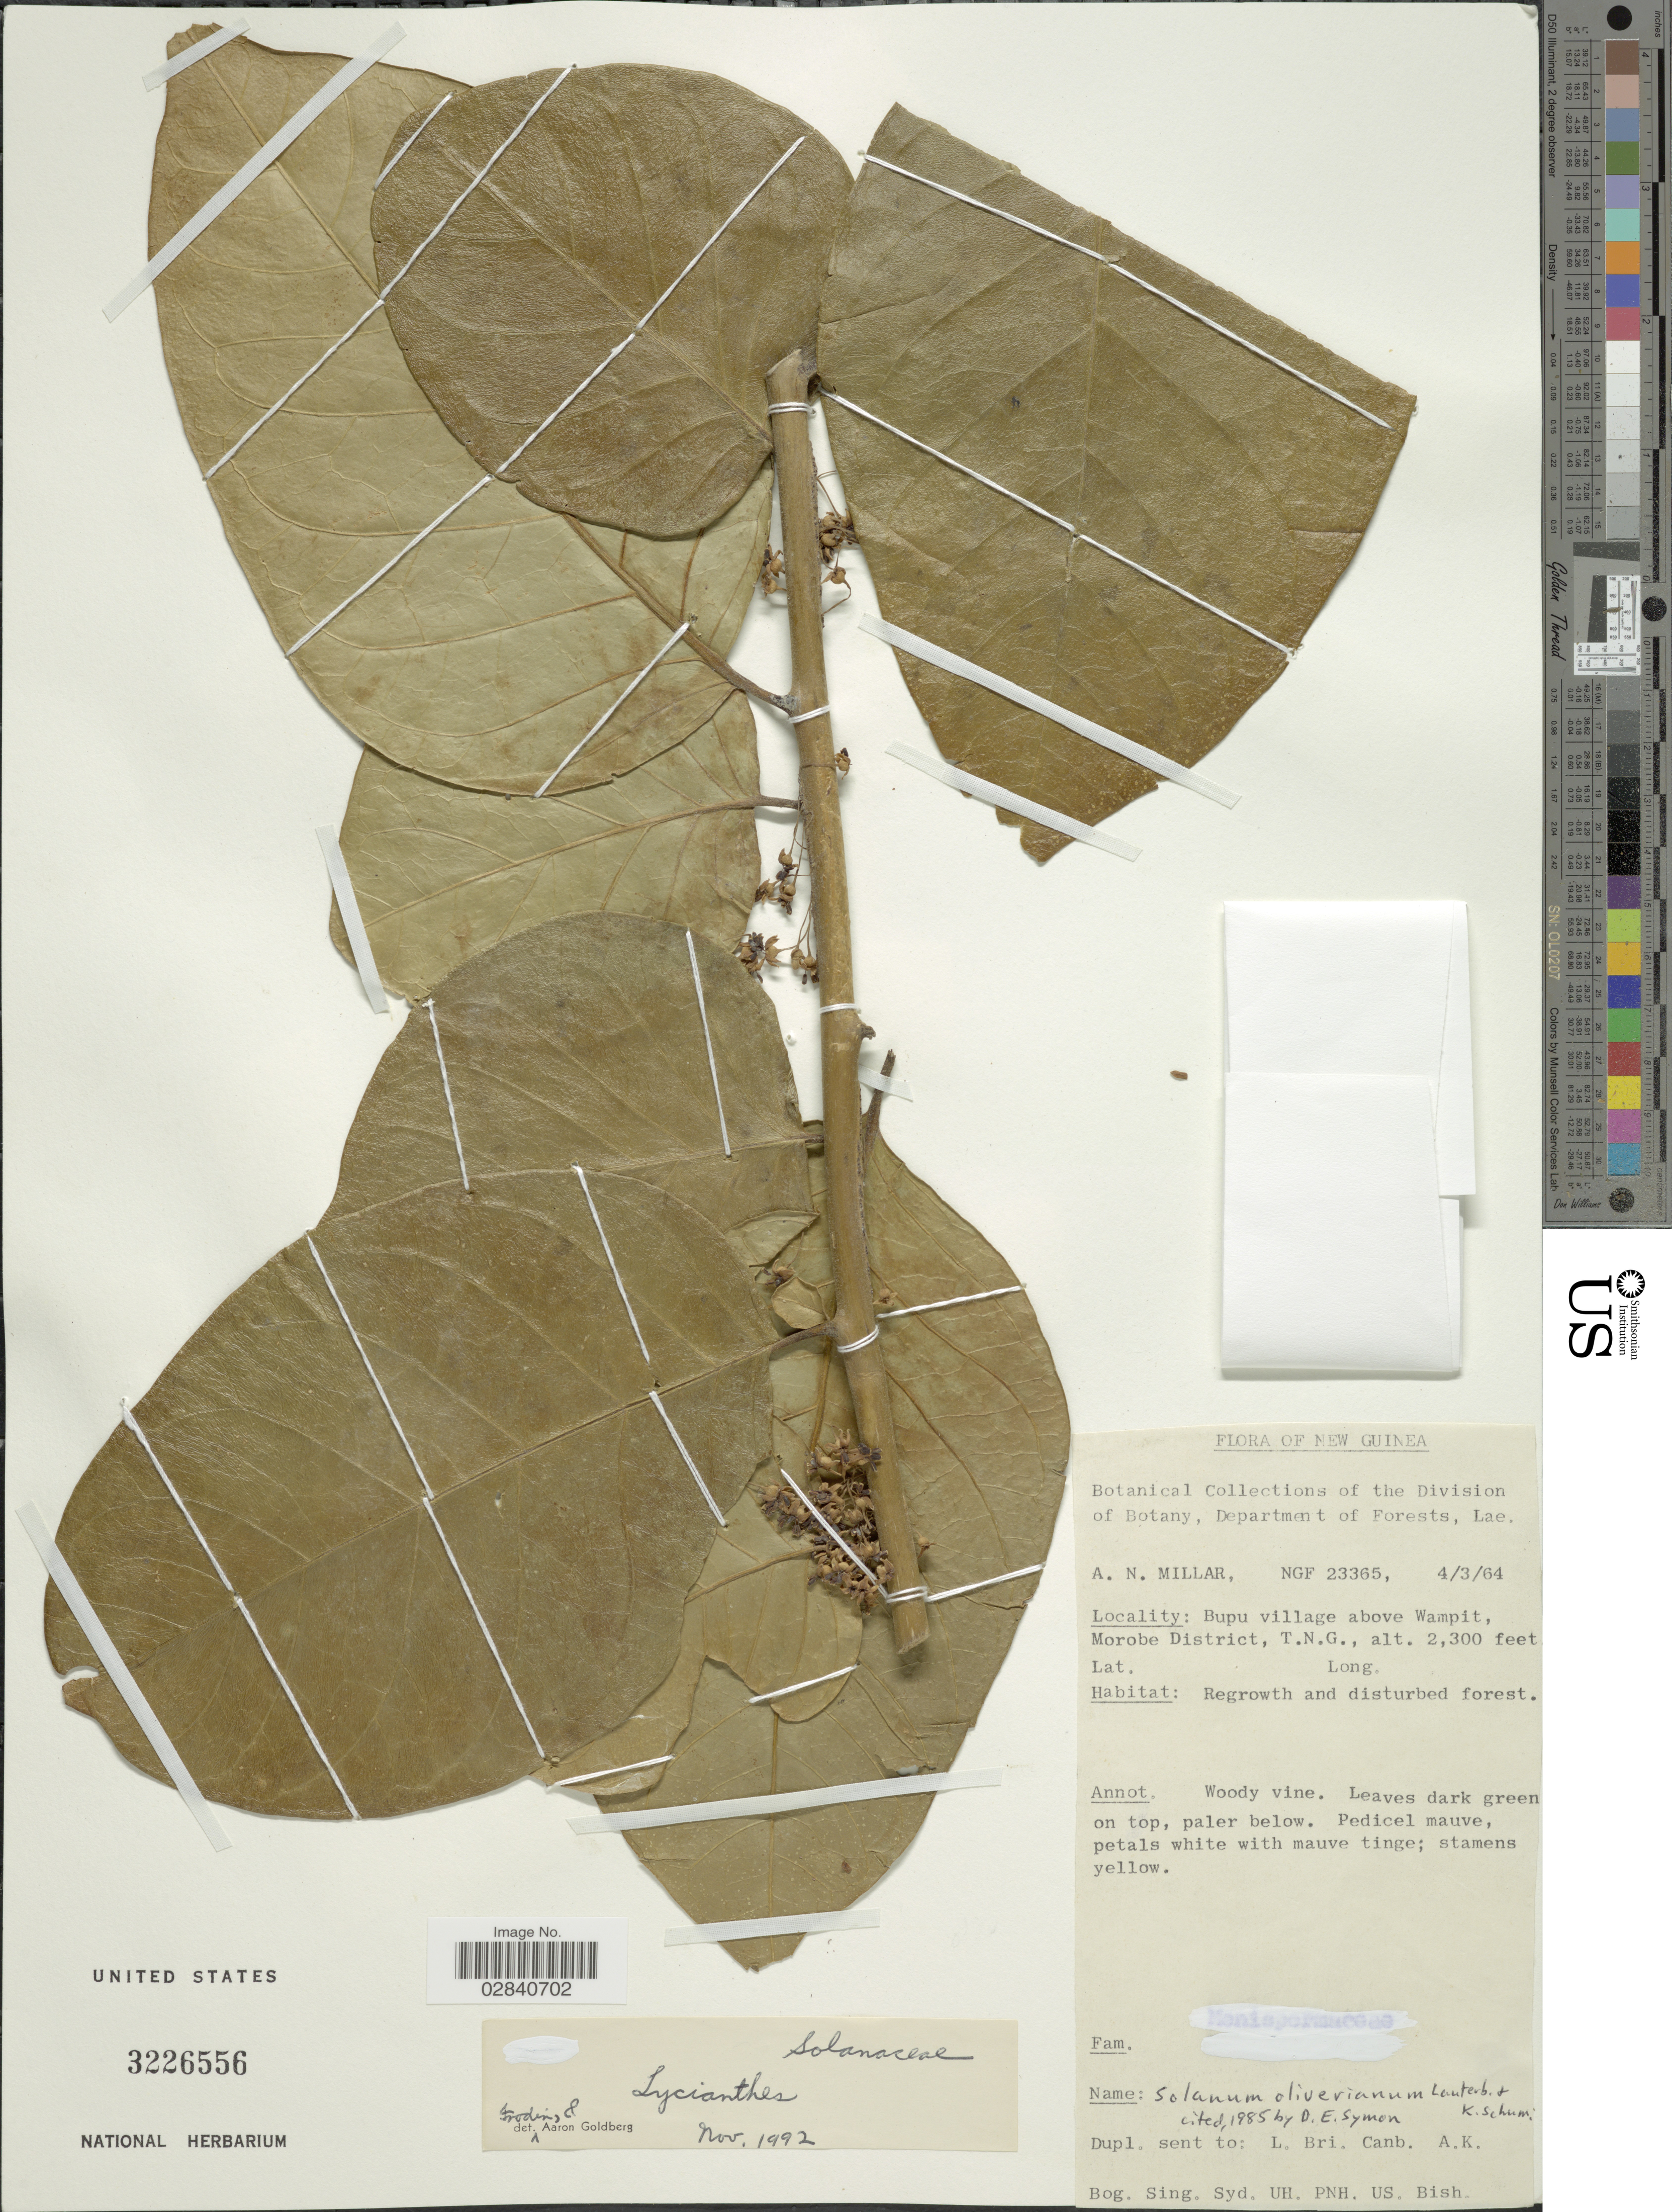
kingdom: Plantae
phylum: Tracheophyta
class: Magnoliopsida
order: Solanales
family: Solanaceae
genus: Lycianthes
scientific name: Lycianthes impar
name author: (Warb.) Bitter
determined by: Knapp, S. D.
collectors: A. Millar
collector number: NGF 23365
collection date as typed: Transcribed d/m/y: 4/3/64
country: Papua New Guinea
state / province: Morobe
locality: New Guinea. Bupu village above Wampit, Morobe District, T.N.G.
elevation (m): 701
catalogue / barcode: US 3226556